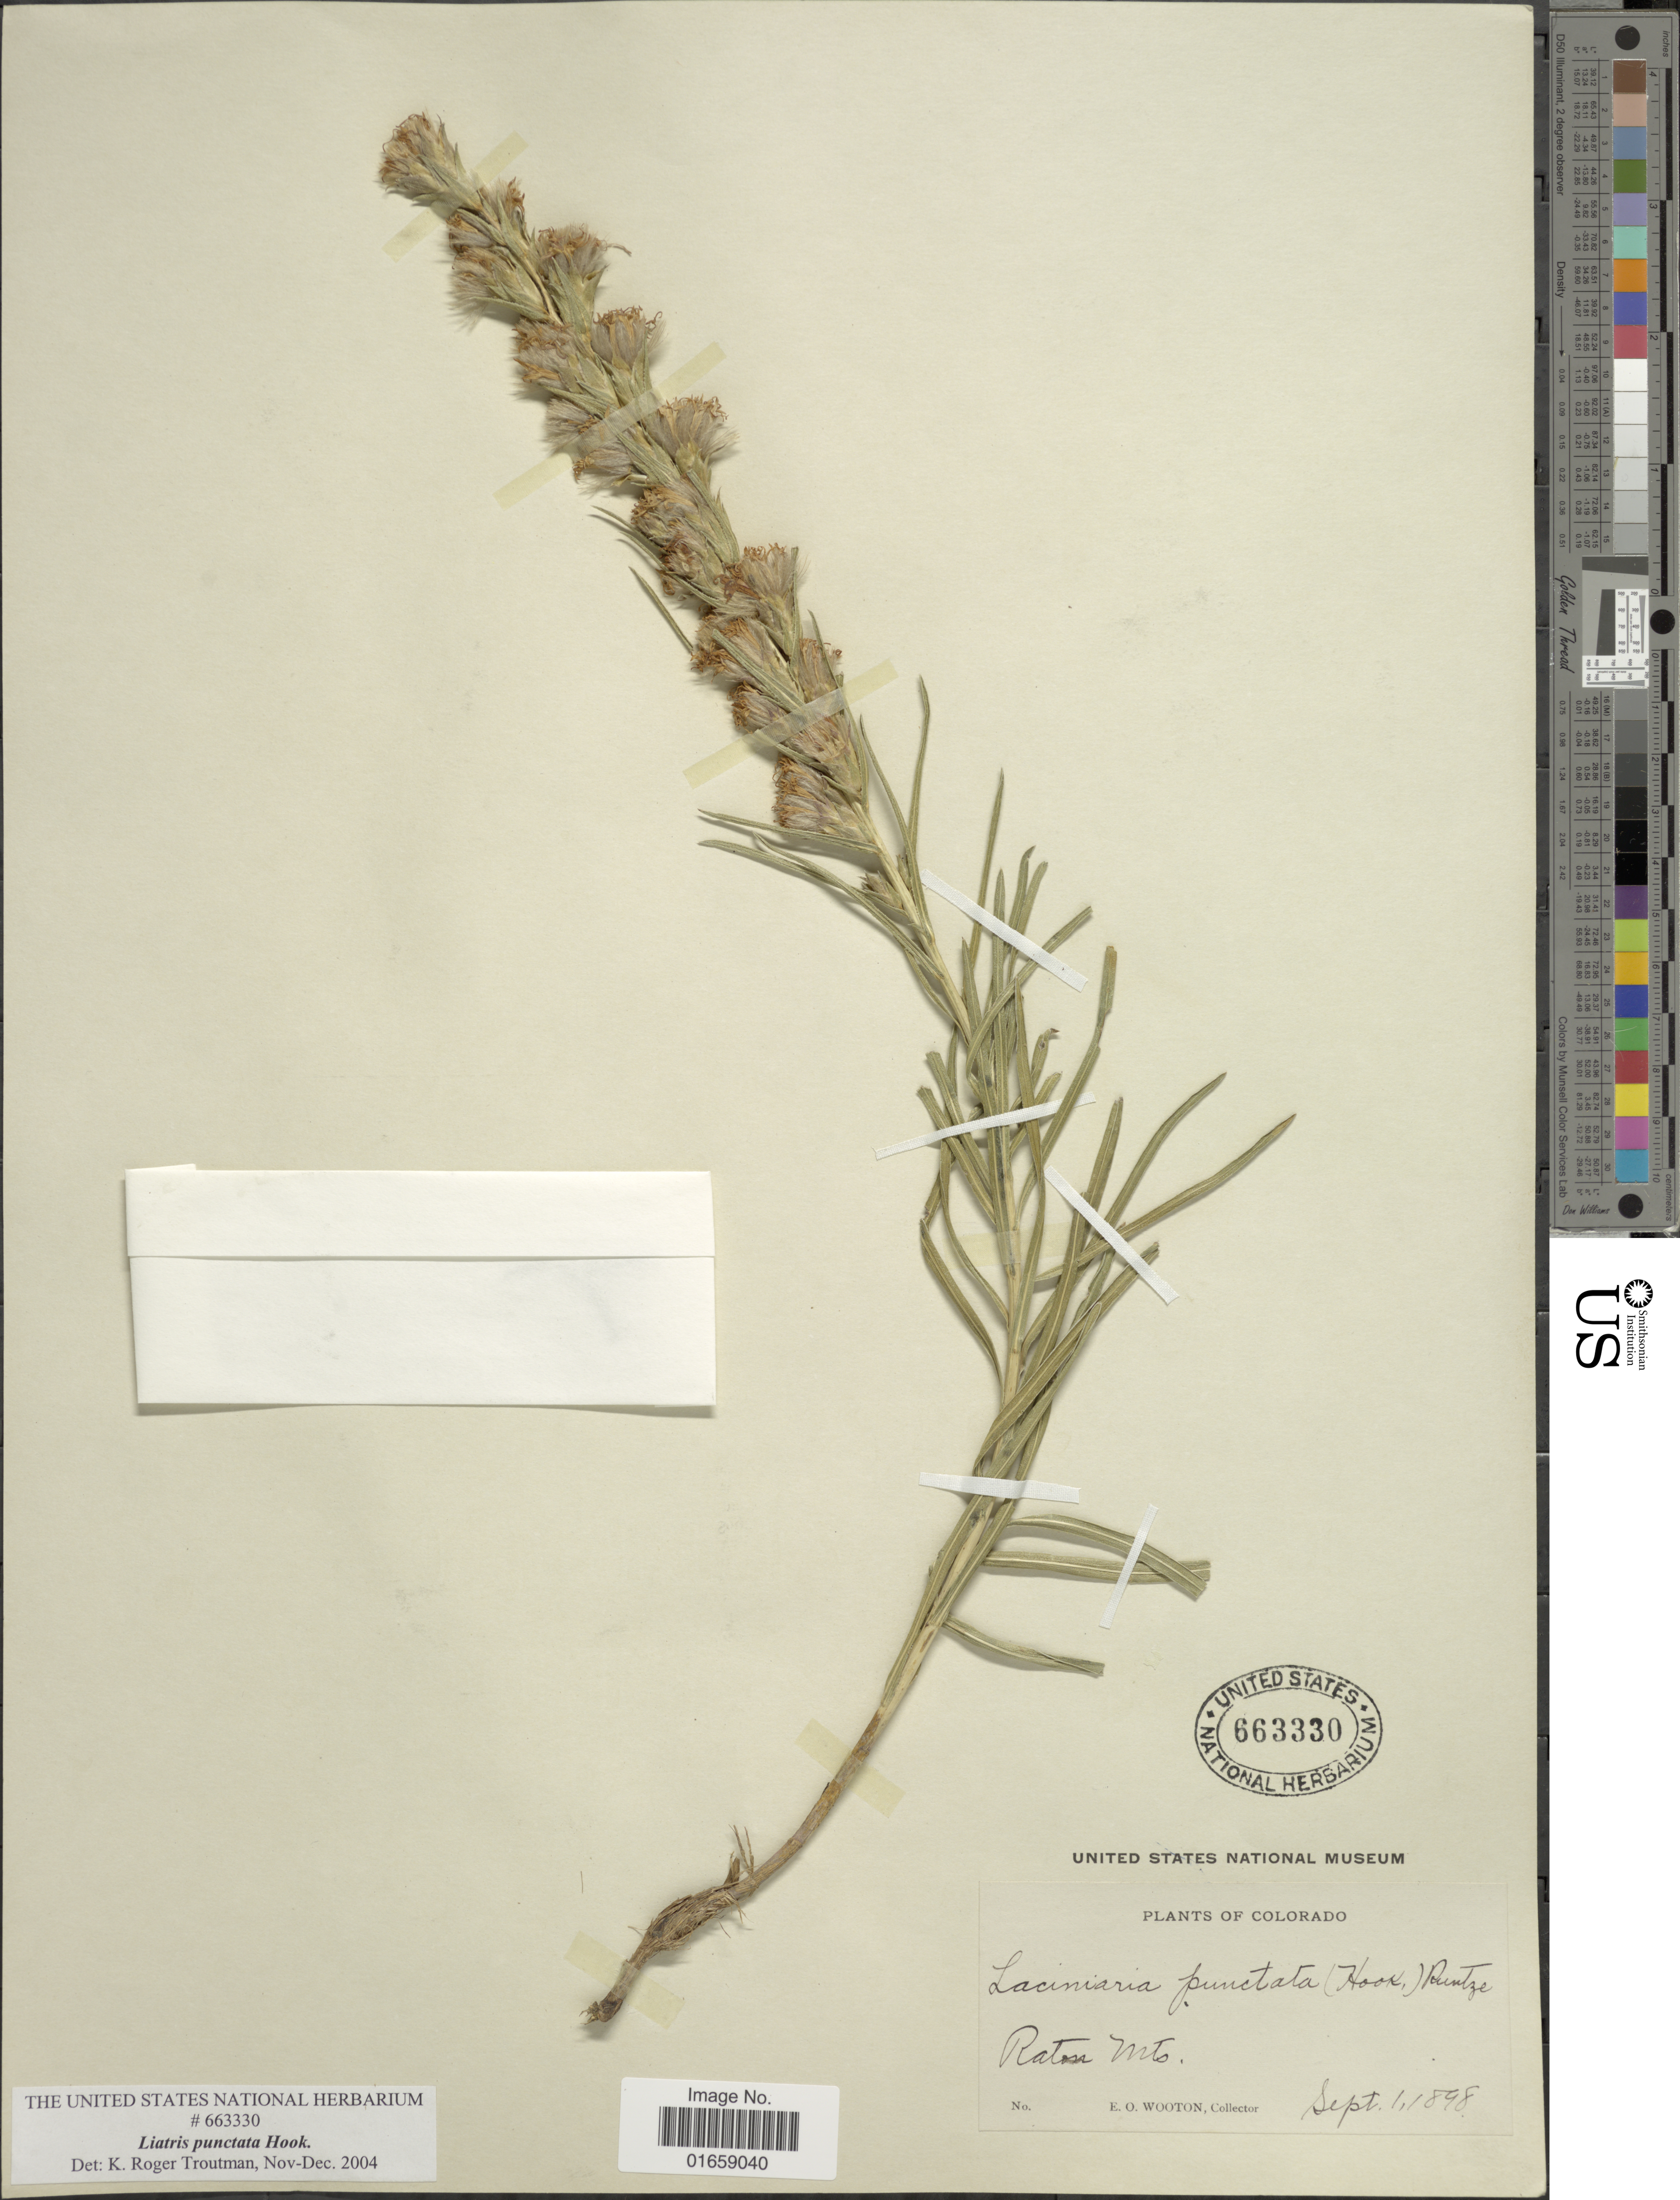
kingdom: Plantae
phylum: Tracheophyta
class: Magnoliopsida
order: Asterales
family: Asteraceae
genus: Liatris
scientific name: Liatris punctata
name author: Hook.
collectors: E. O. Wooton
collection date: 1898-09-01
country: United States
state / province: Colorado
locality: Raton Mts.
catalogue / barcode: US 663330